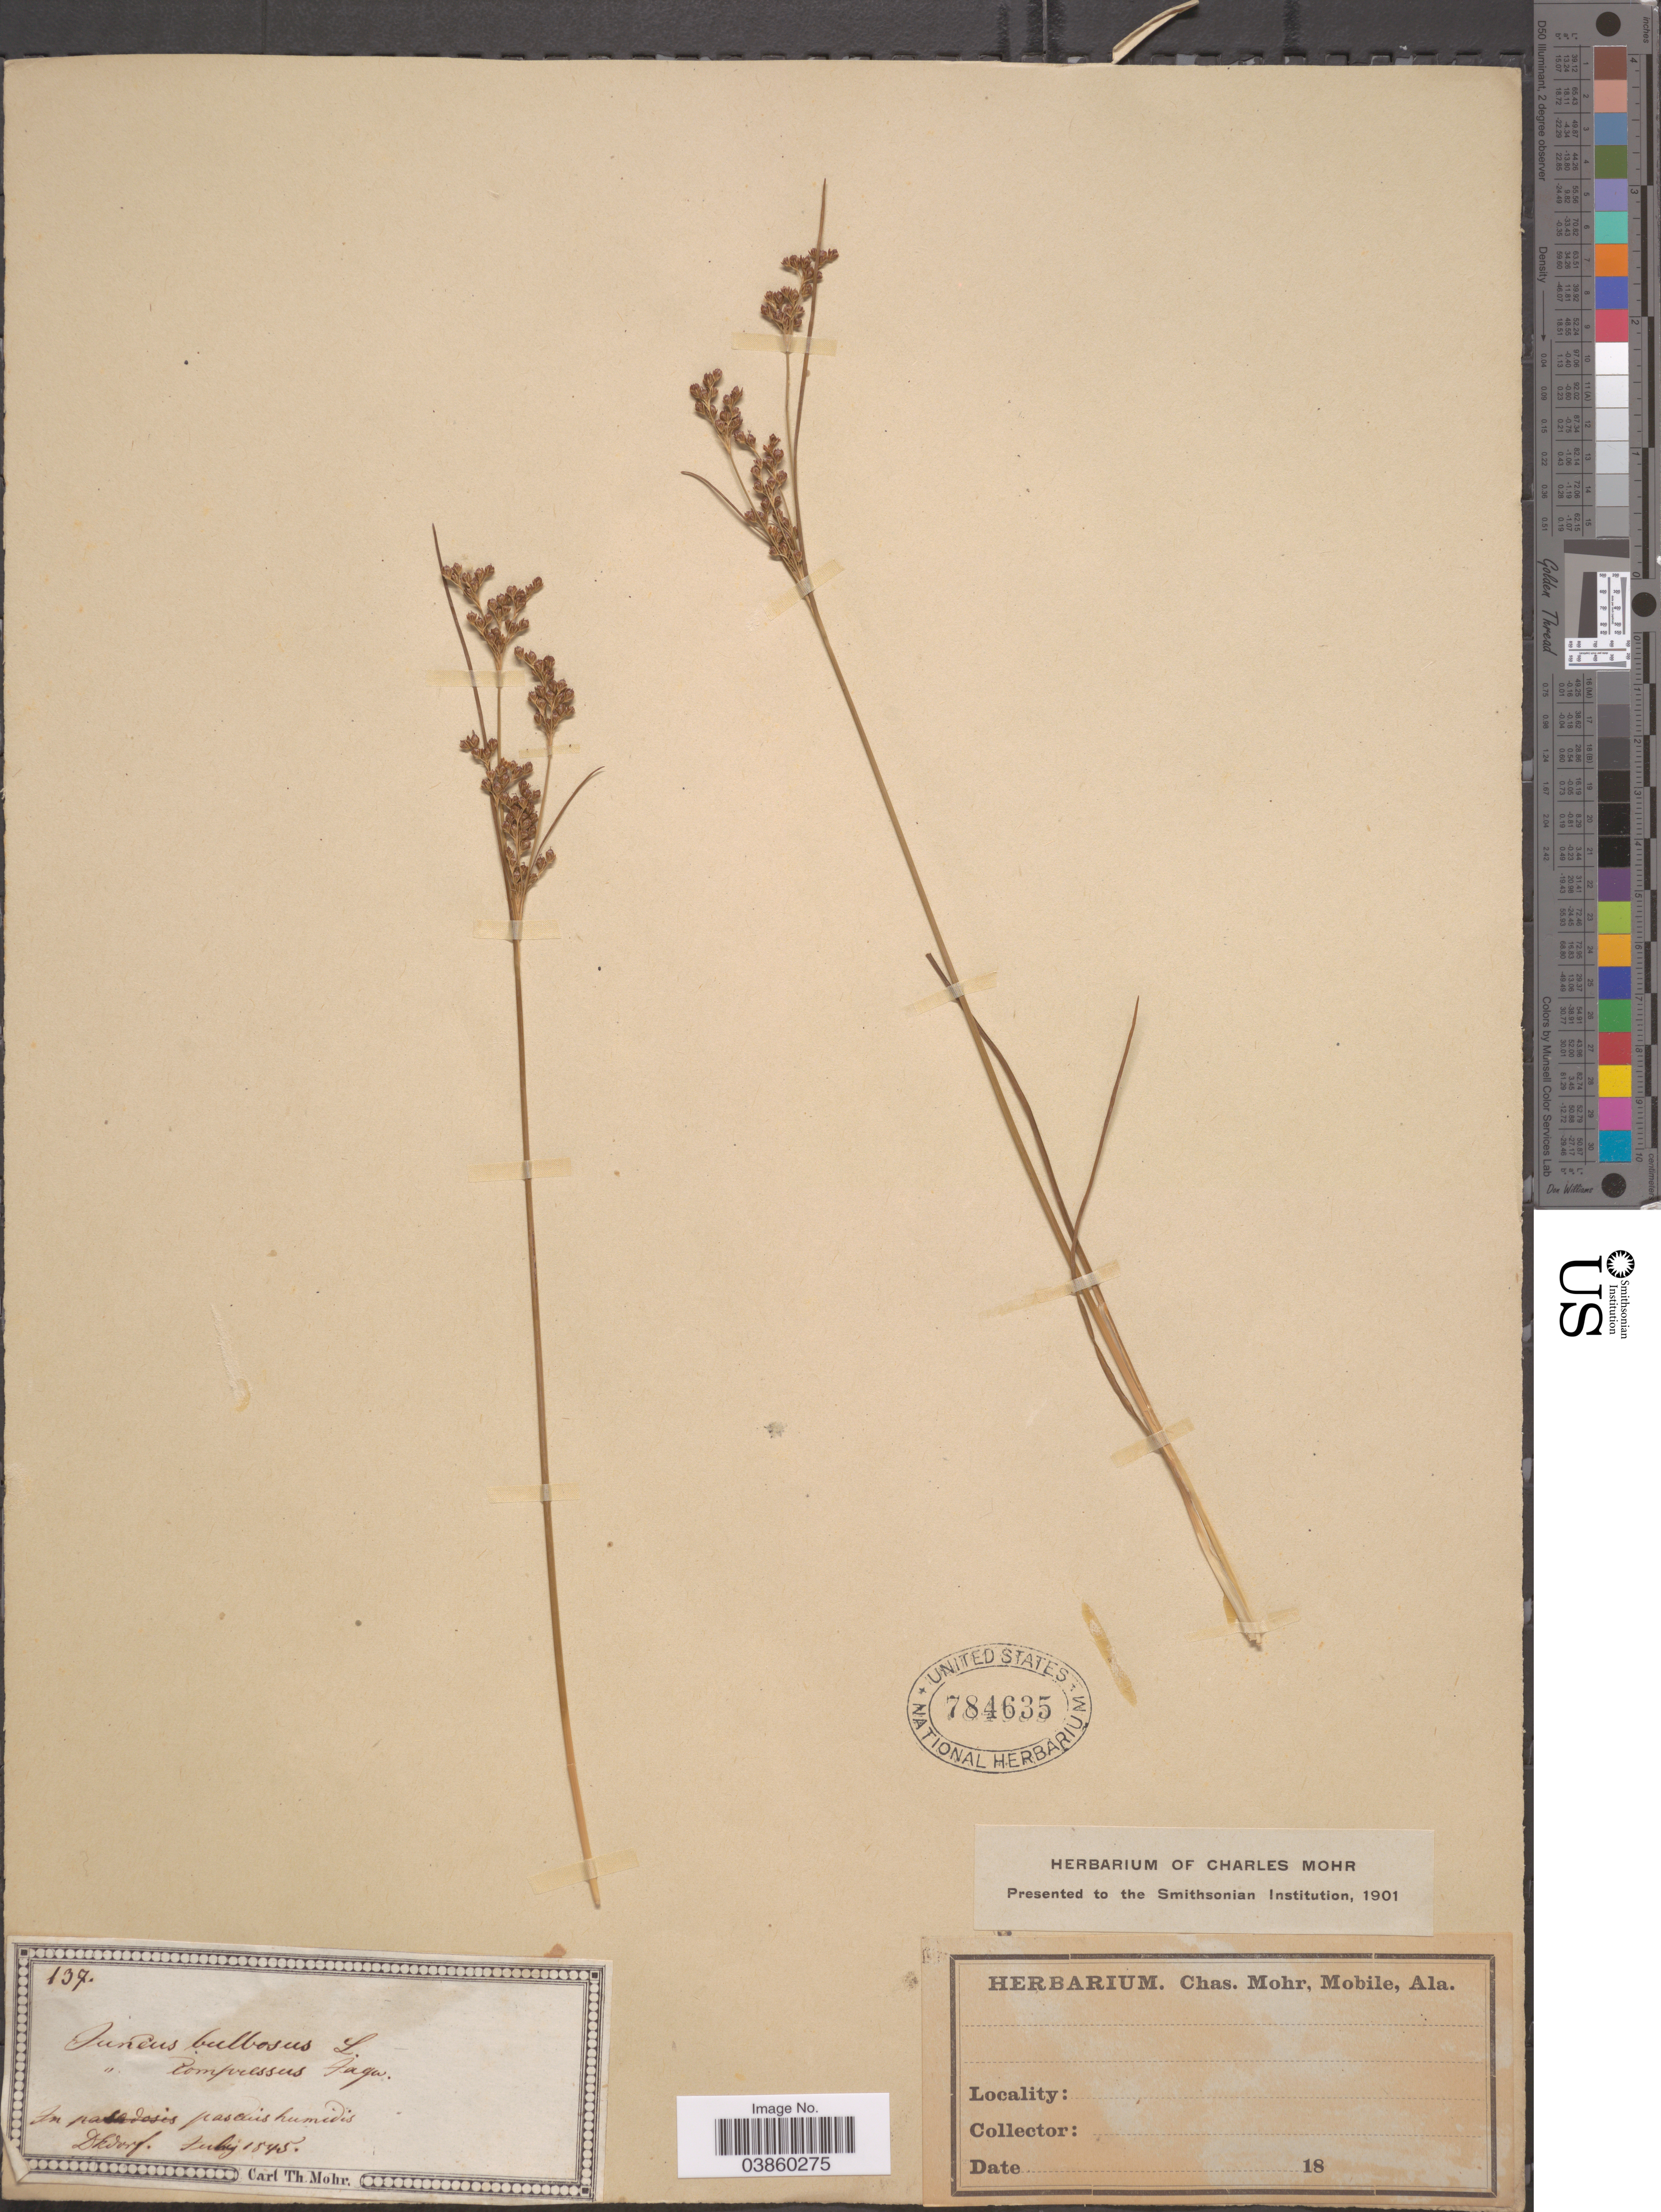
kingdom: Plantae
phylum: Tracheophyta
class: Liliopsida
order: Poales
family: Juncaceae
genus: Juncus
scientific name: Juncus bulbosus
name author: L.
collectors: C. Mohr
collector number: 137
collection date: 1845-07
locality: Dkdorf.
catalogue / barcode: US 784635